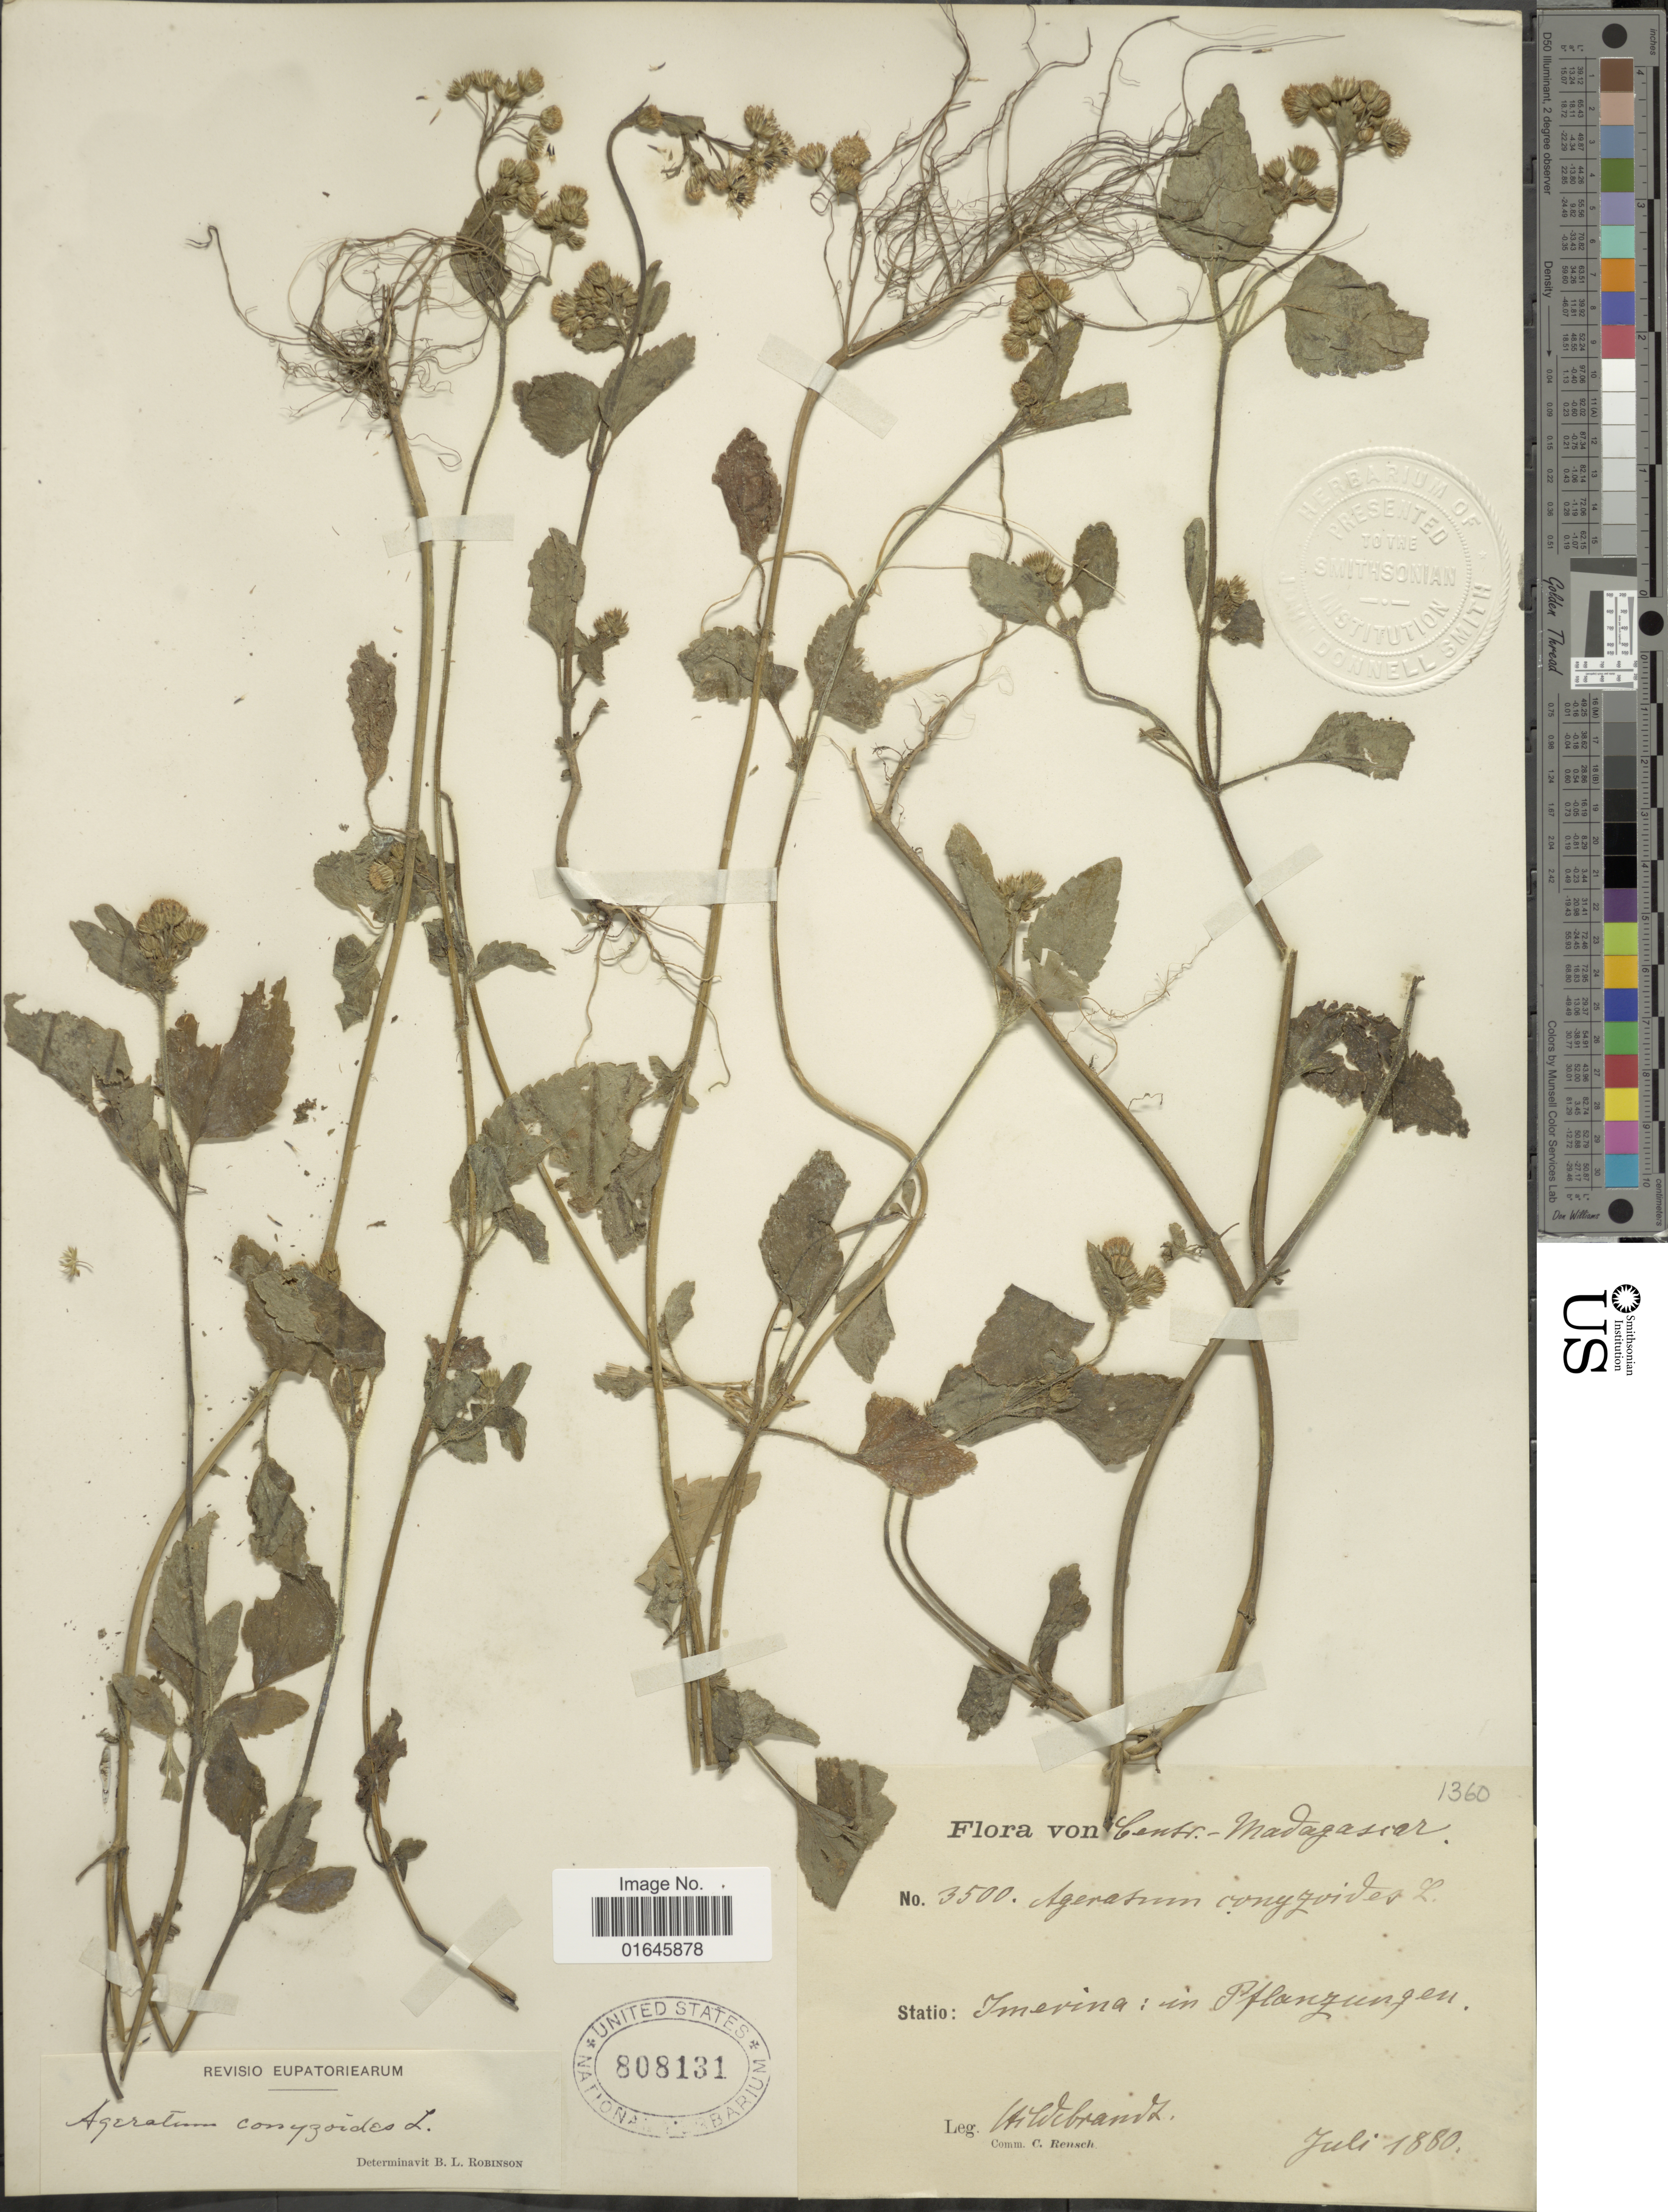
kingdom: Plantae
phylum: Tracheophyta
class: Magnoliopsida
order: Asterales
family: Asteraceae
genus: Ageratum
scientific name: Ageratum conyzoides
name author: L.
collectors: J. Hildebrandt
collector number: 3500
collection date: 1880-07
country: Madagascar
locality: Central Madagascar, Imerina : in Planzungen.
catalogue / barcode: US 808131